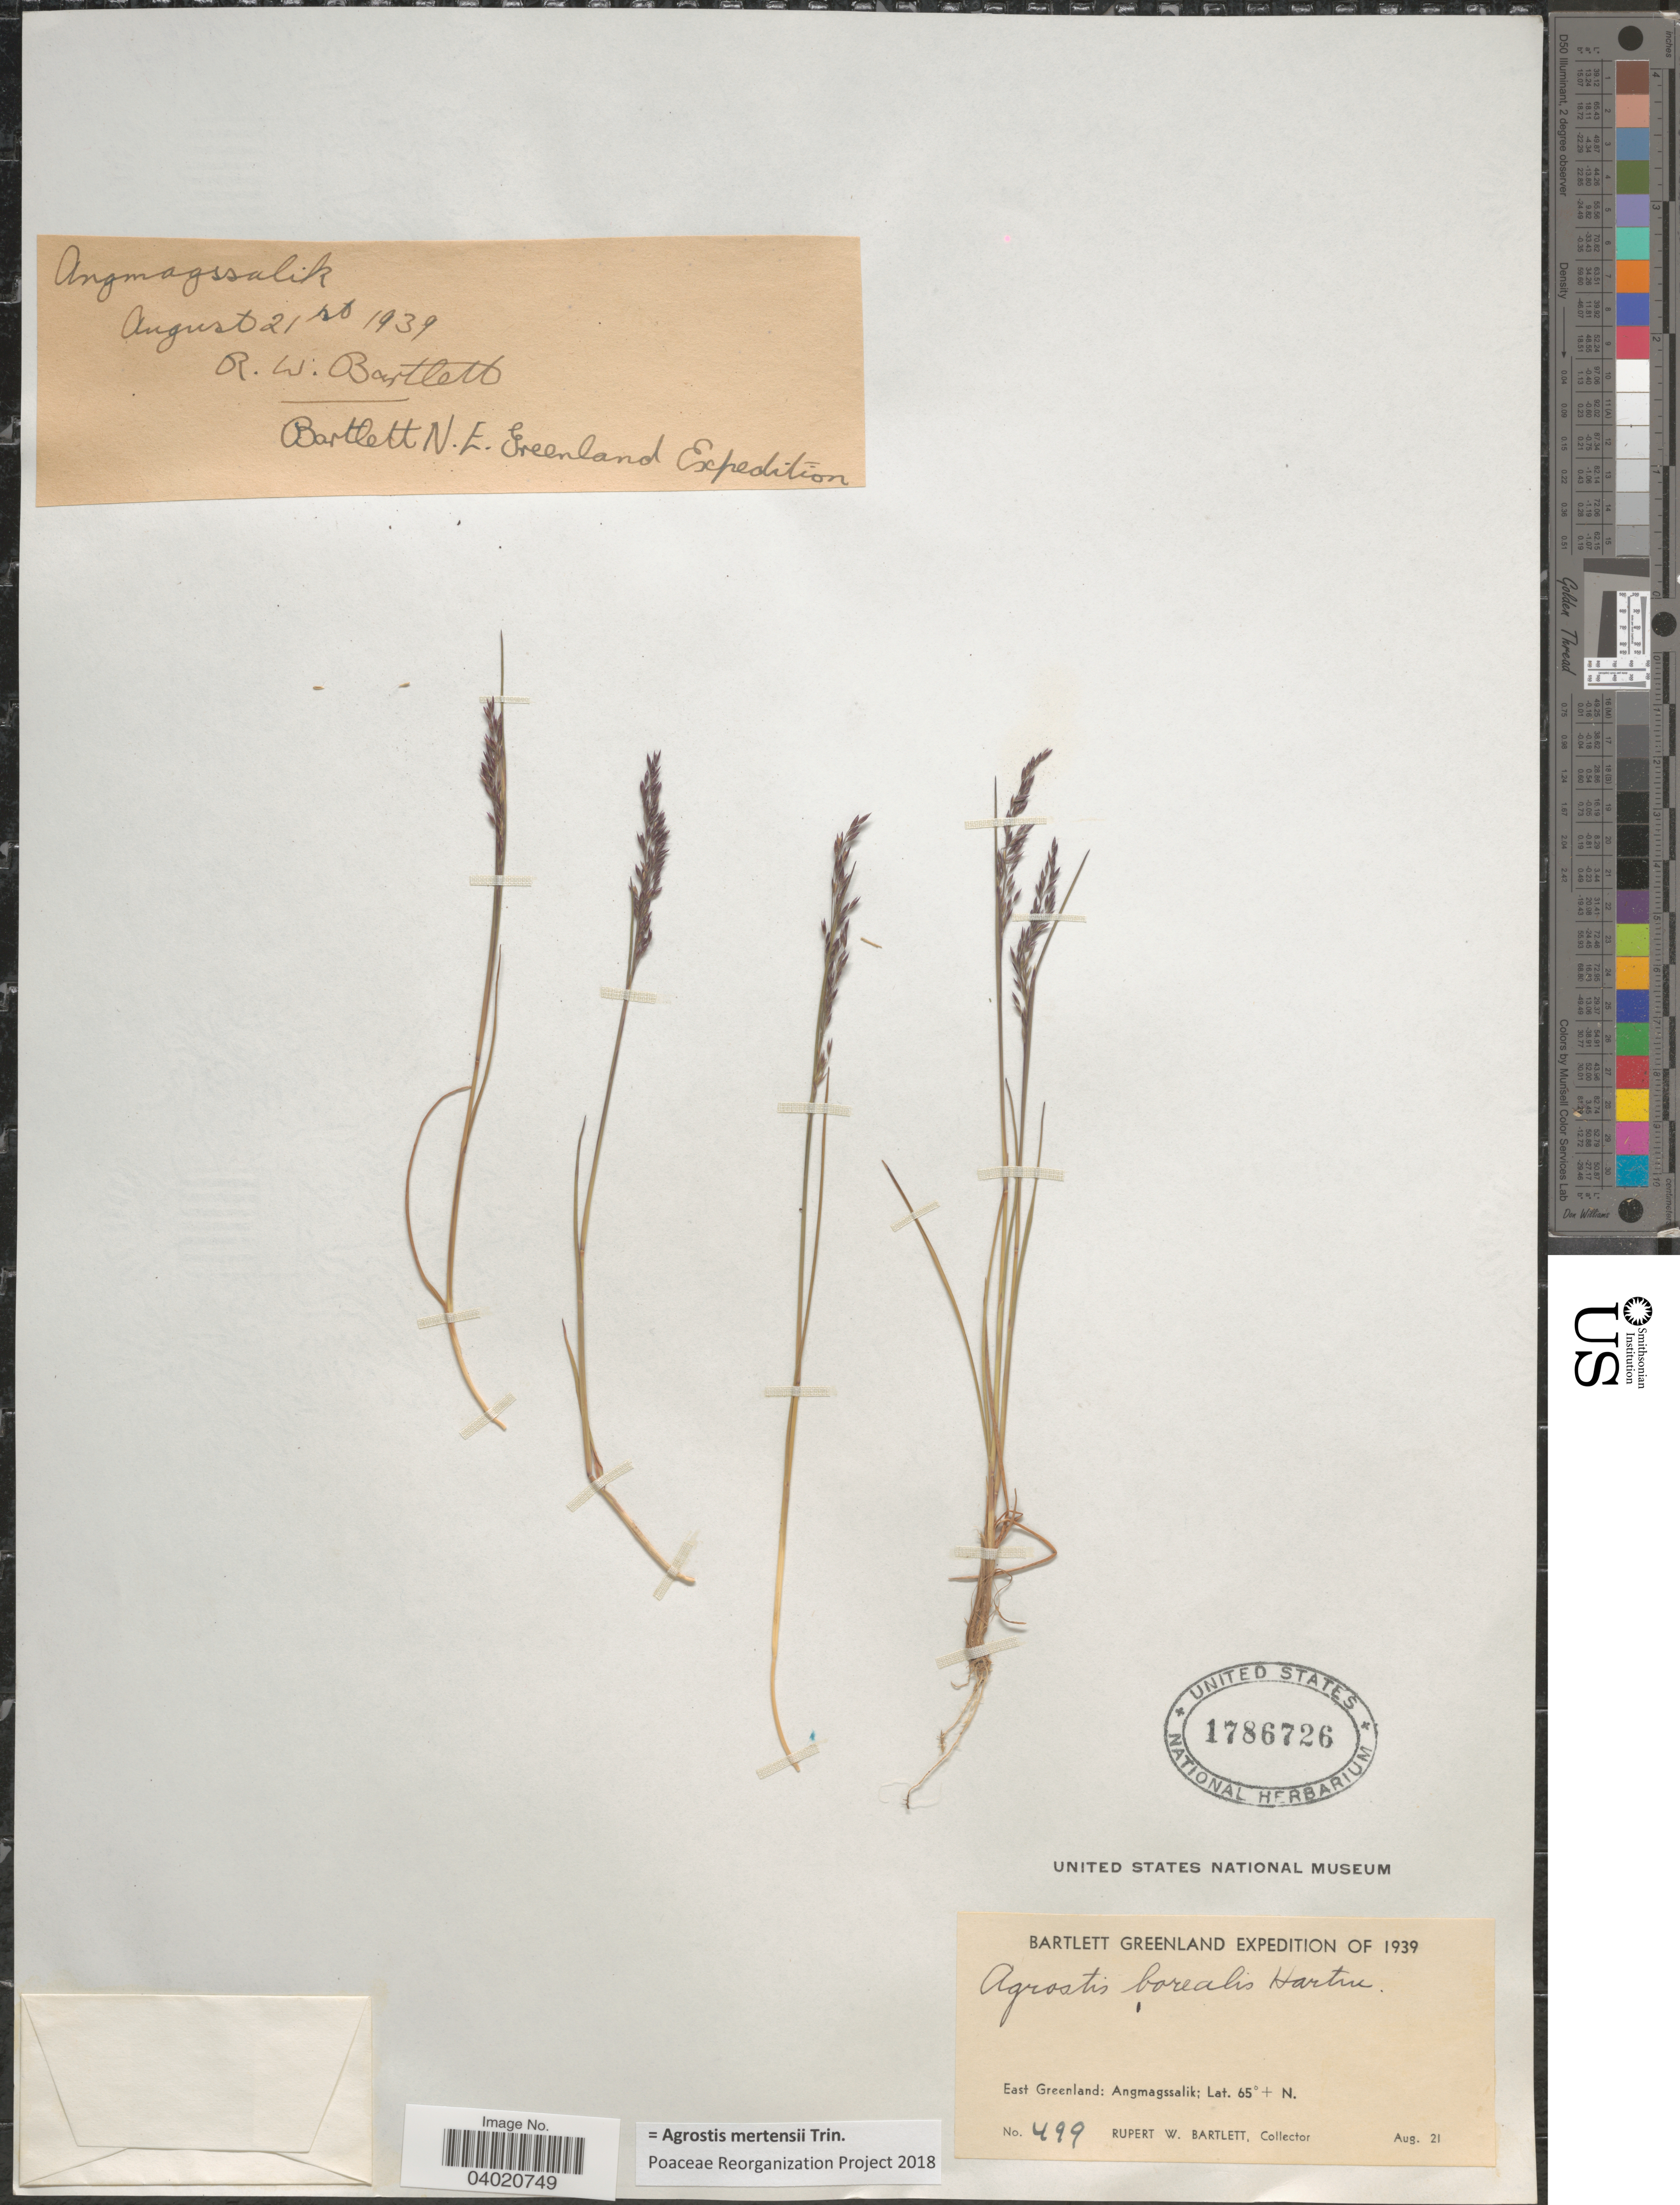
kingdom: Plantae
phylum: Tracheophyta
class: Liliopsida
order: Poales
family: Poaceae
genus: Agrostis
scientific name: Agrostis mertensii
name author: Trin.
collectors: R. W. Bartlett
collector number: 499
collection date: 1939-08-21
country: Greenland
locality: East Greenland: Angmagssalik.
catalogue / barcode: US 1786726